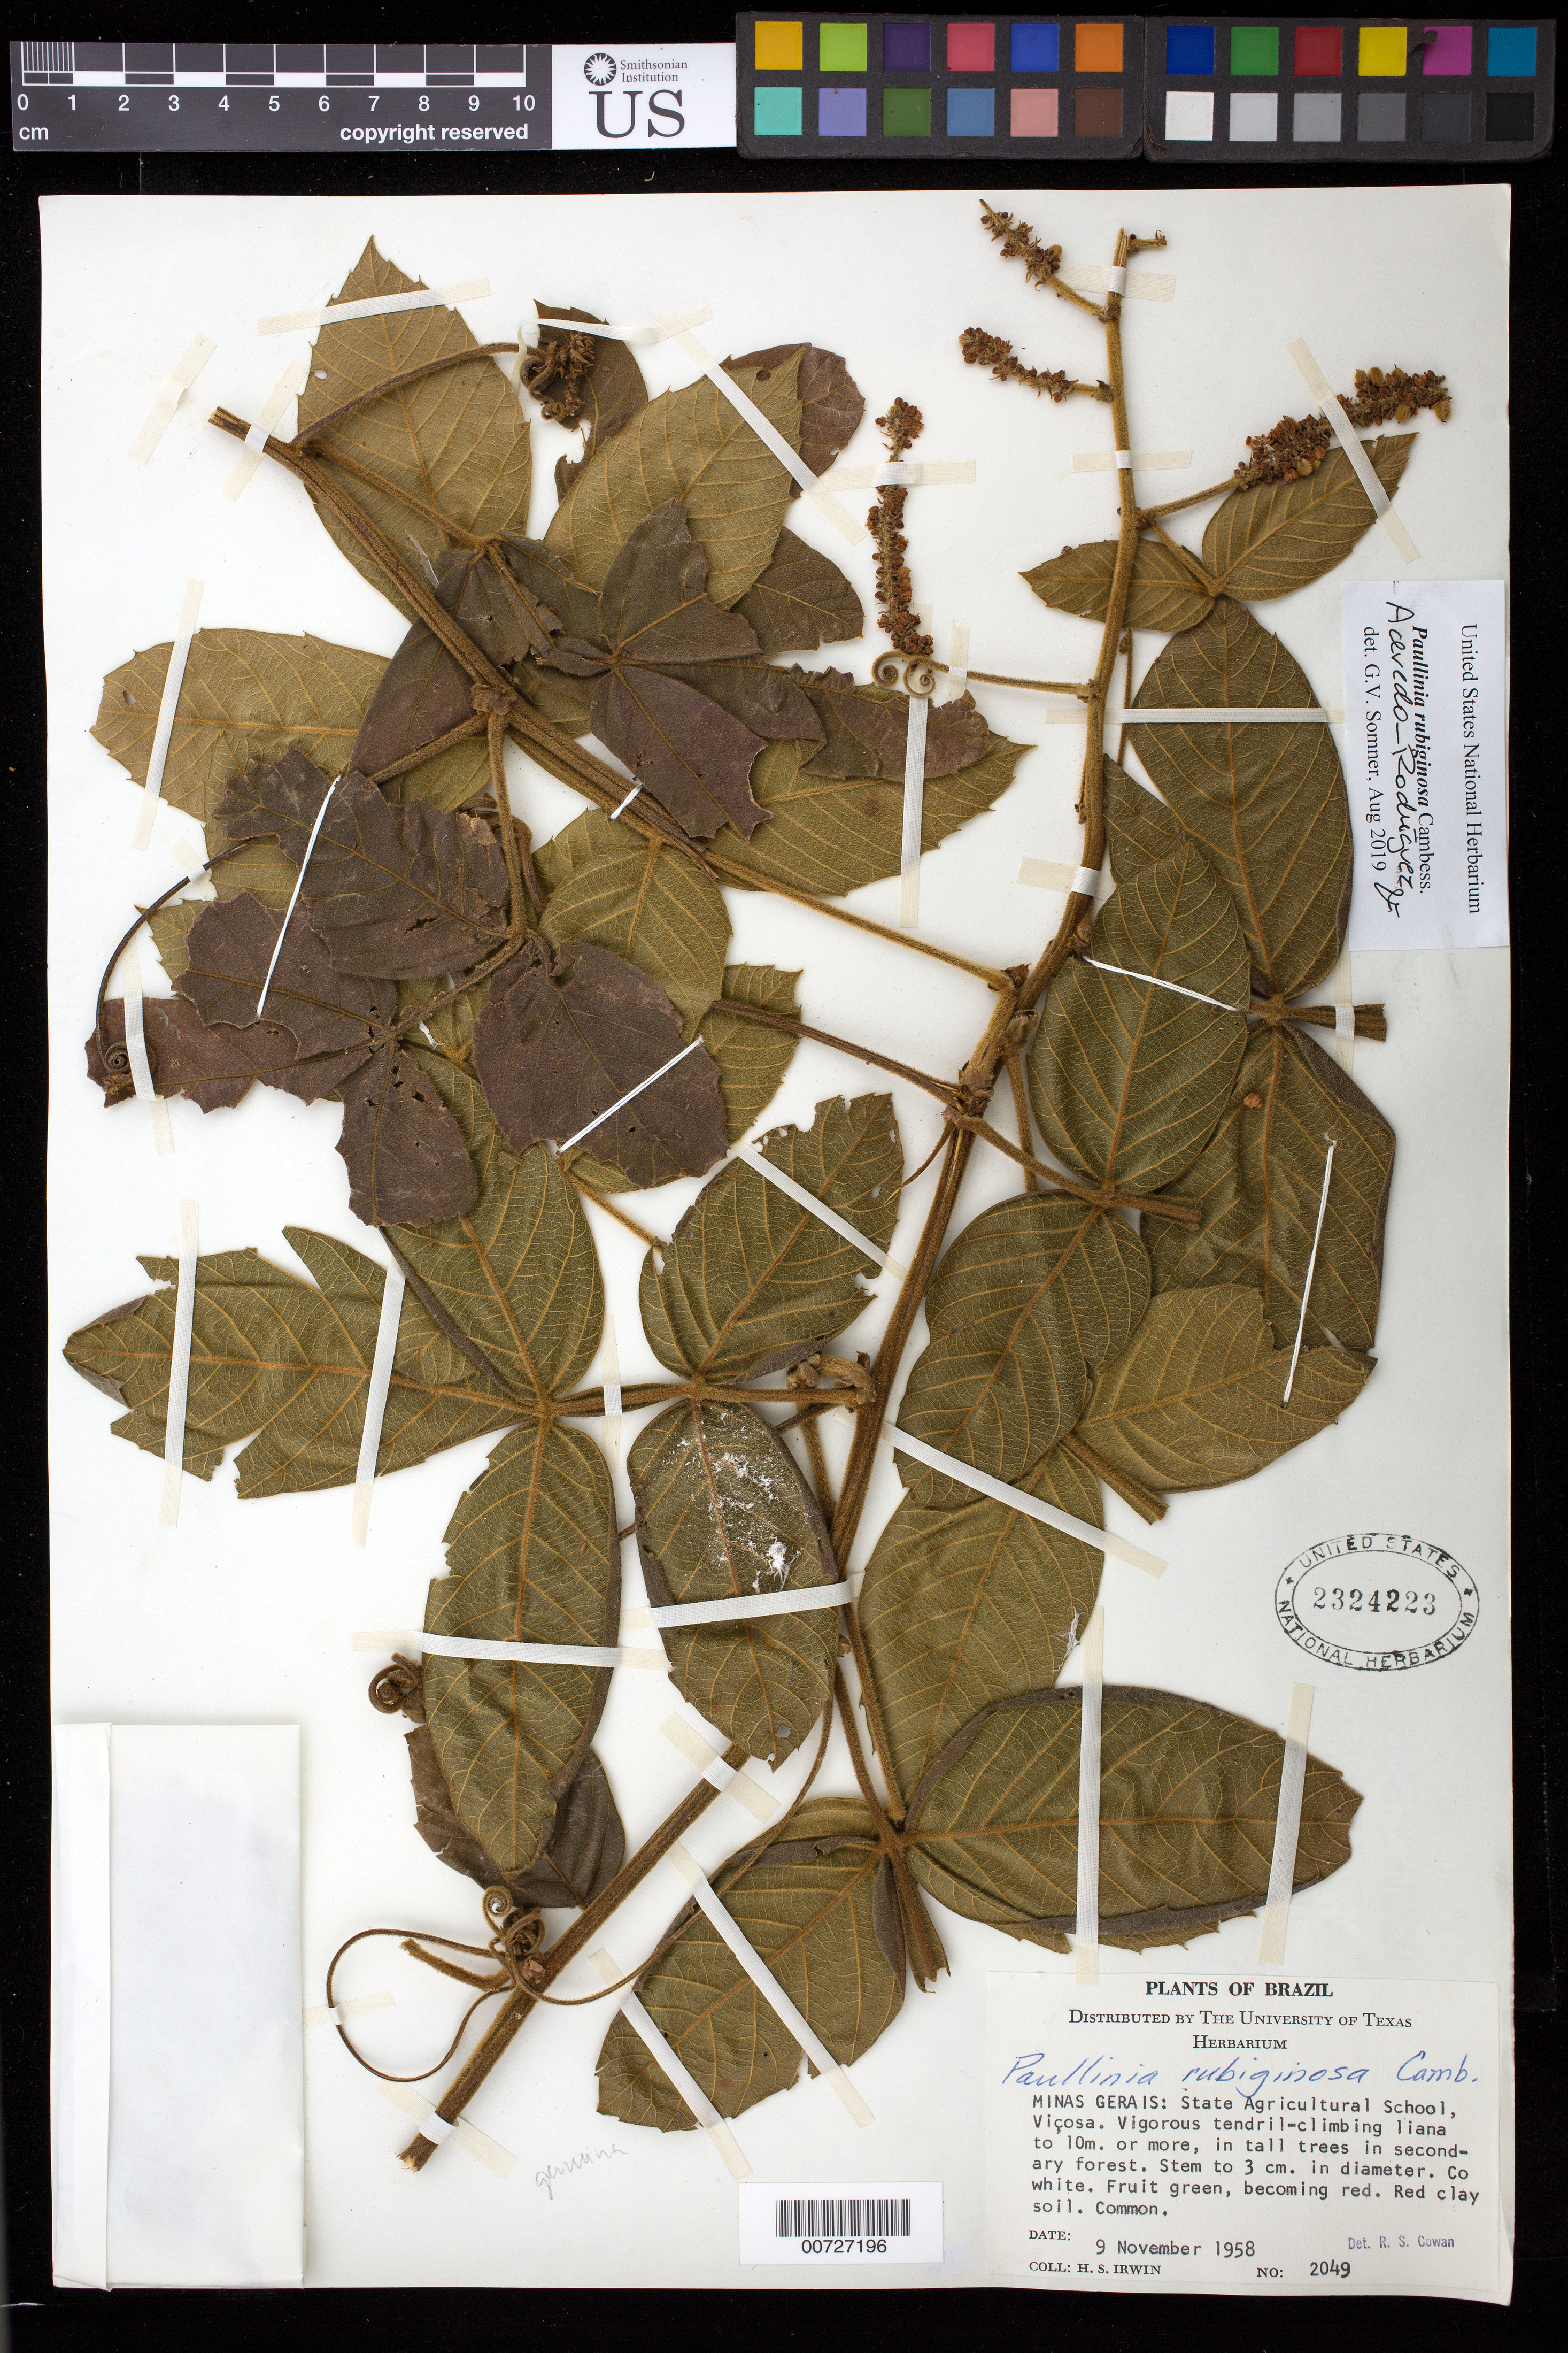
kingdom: Plantae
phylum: Tracheophyta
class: Magnoliopsida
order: Sapindales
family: Sapindaceae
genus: Paullinia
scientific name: Paullinia rubiginosa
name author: Cambess.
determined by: Cowan, R. S.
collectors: H. Irwin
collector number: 2049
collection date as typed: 09 Nov 1958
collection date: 1958-11-09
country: Brazil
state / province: Minas Gerais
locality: State Agricultural School, Viçosa.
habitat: In secondary forest. Red clay.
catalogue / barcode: US 2324223